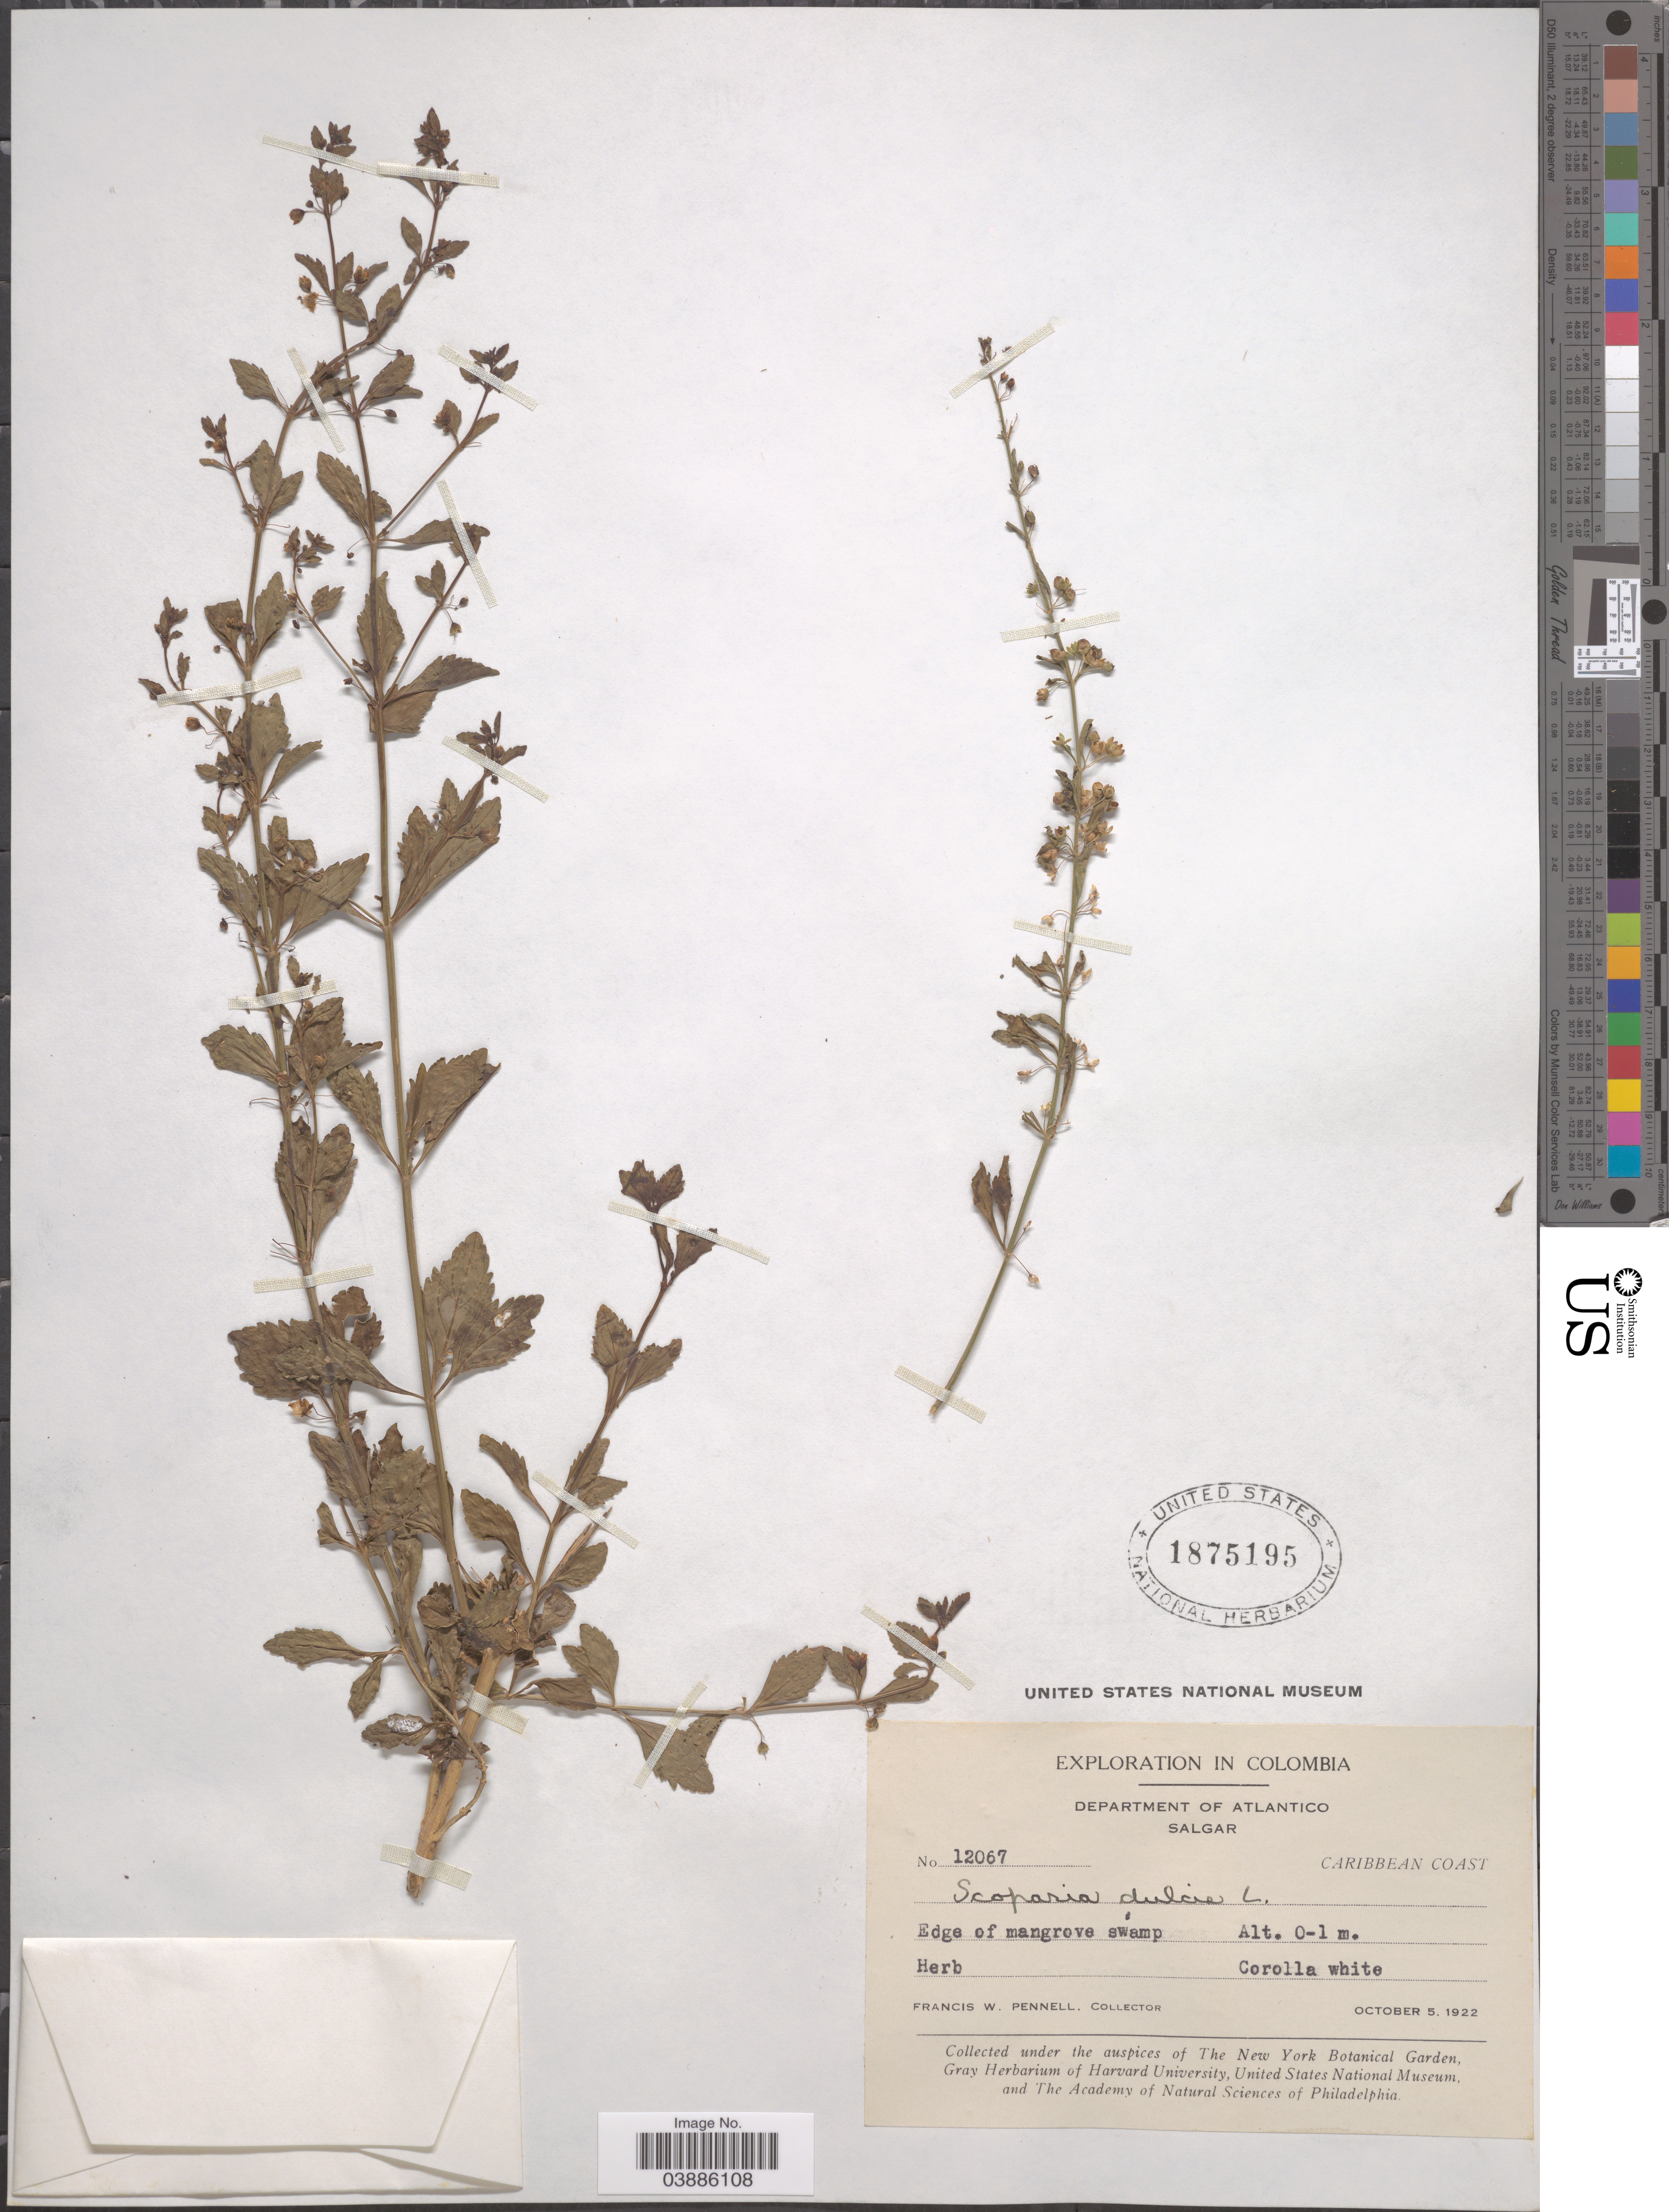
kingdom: Plantae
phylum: Tracheophyta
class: Magnoliopsida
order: Lamiales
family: Plantaginaceae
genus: Scoparia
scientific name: Scoparia dulcis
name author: L.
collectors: F. W. Pennell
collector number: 12067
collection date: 1922-10-05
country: Colombia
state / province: Atlántico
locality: Department of Atlantico. Salgar. Caribbean Coast.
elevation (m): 0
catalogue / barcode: US 1875195